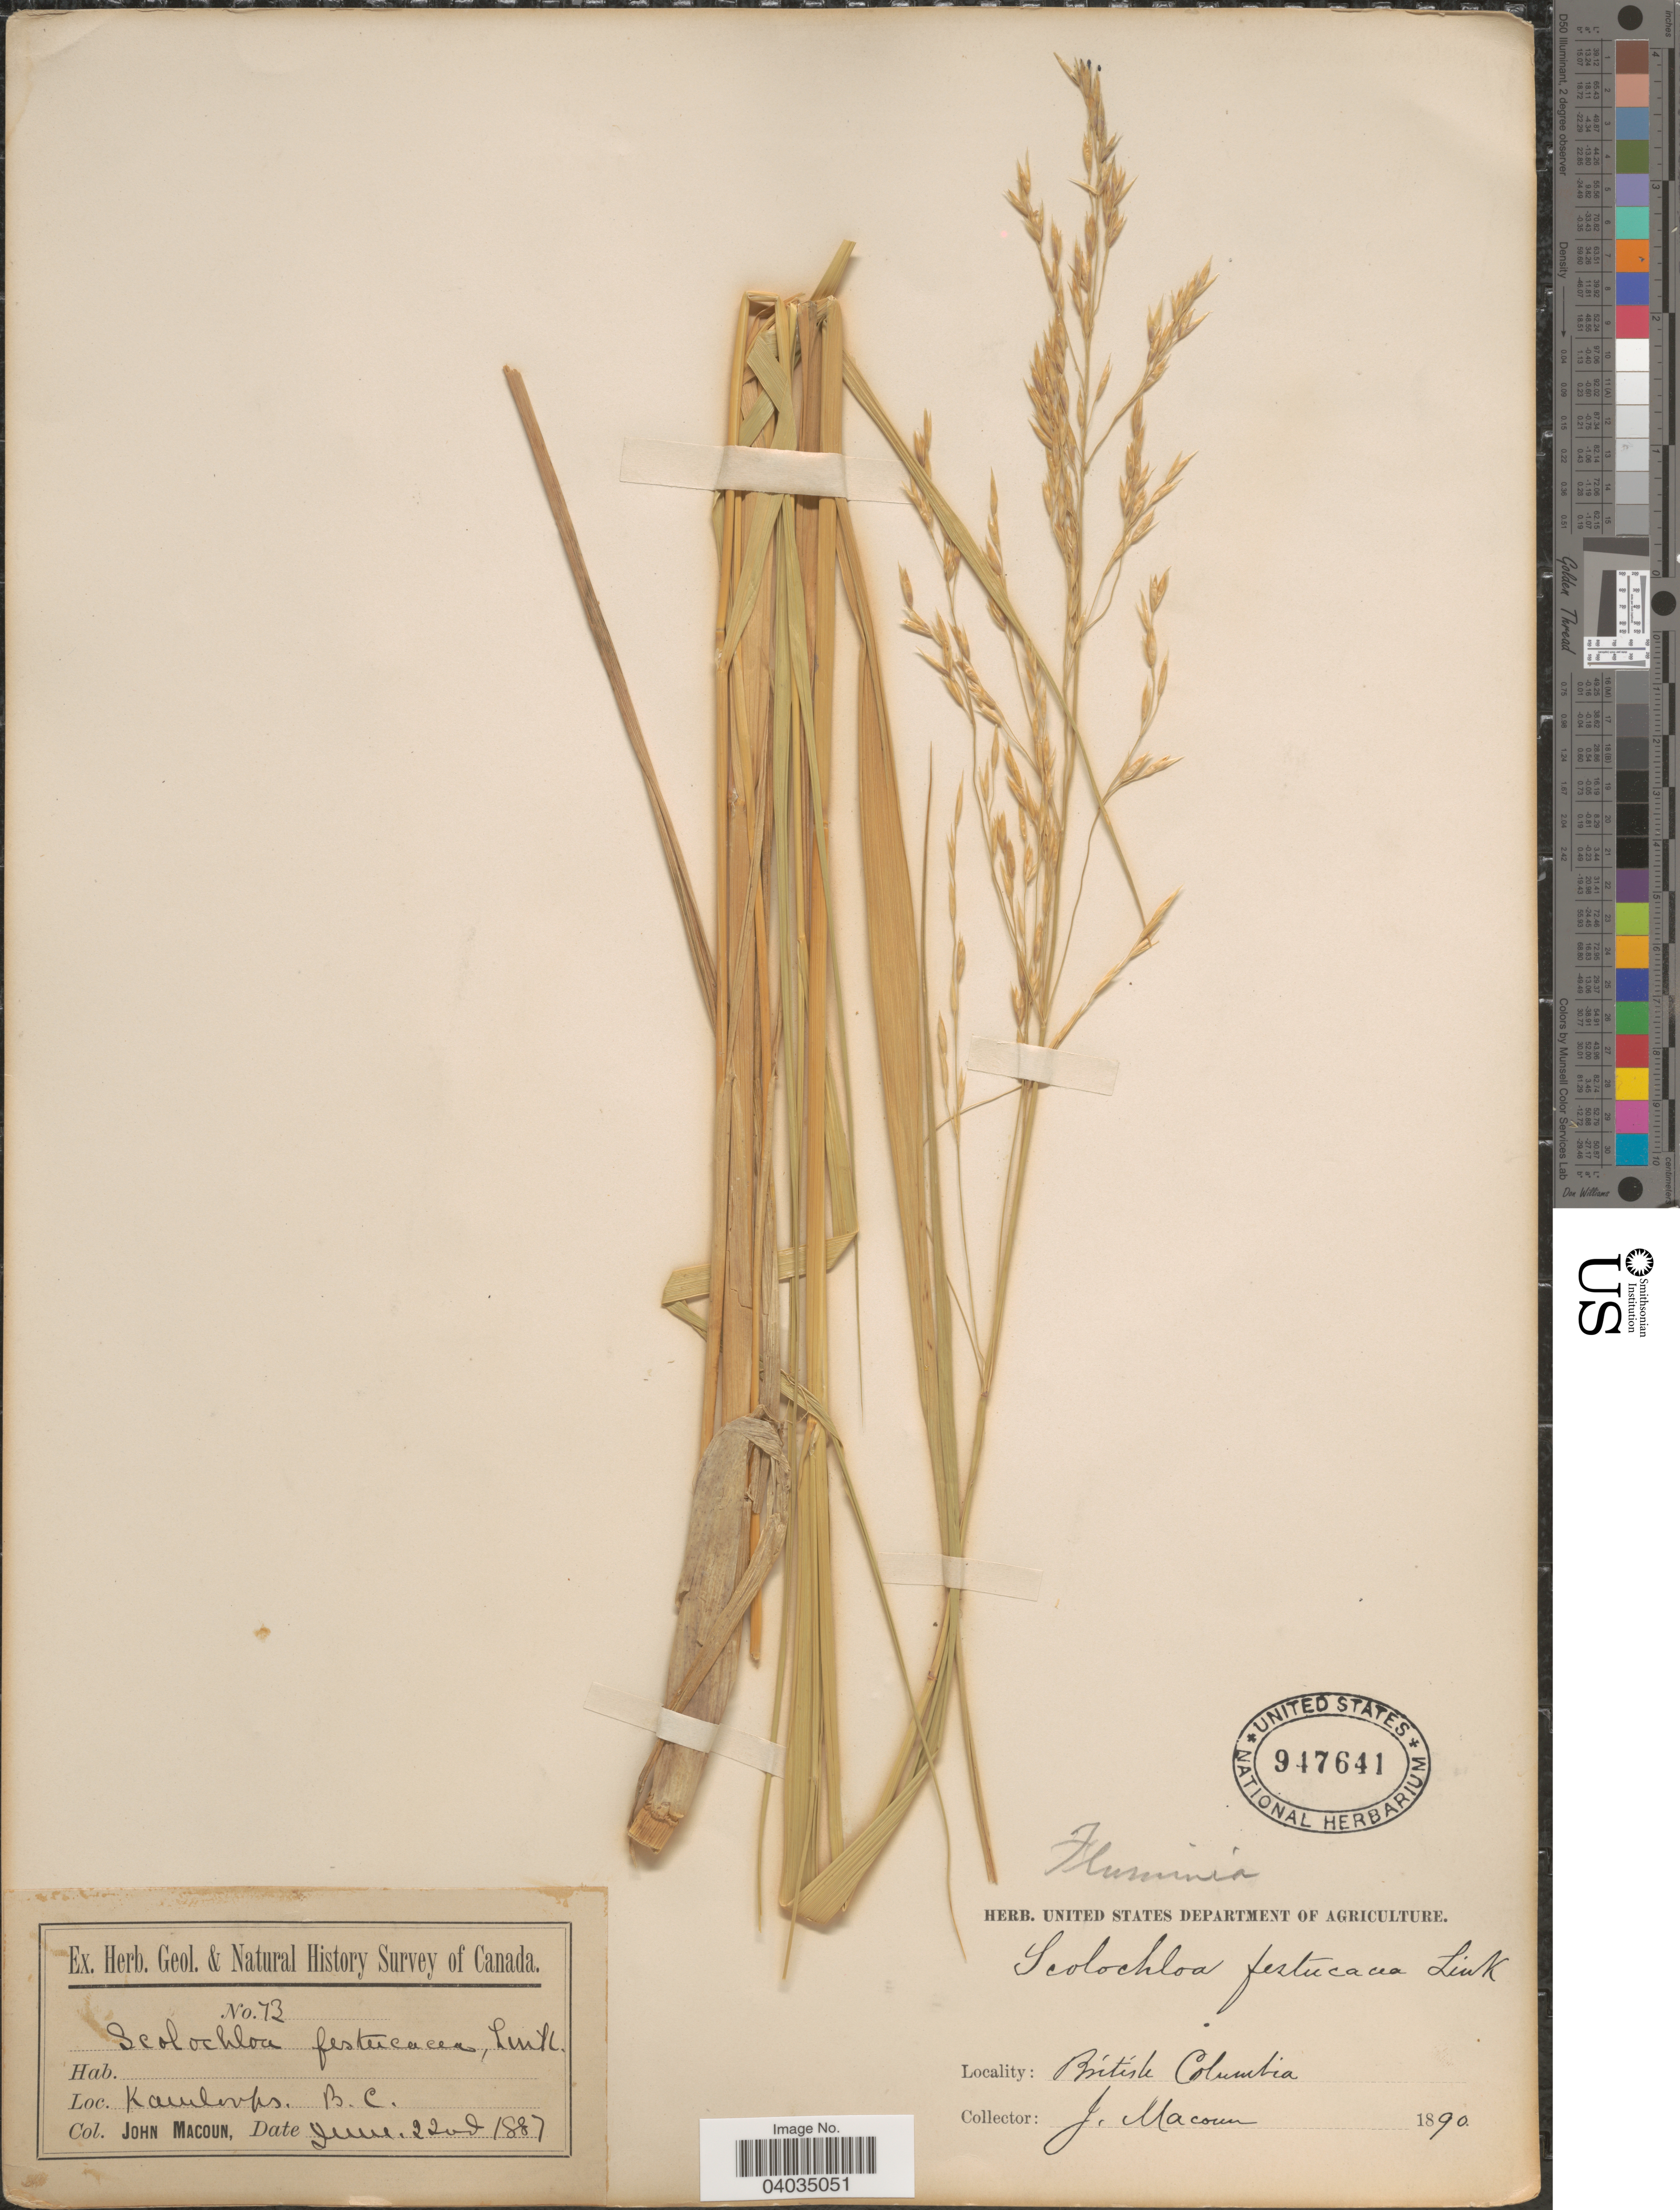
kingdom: Plantae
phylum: Tracheophyta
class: Liliopsida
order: Poales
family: Poaceae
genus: Scolochloa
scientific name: Scolochloa festucacea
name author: (Willd.) Link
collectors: J. Macoun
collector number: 73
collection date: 1887-06-22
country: Canada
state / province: British Columbia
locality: Kamloops.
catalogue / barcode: US 947641